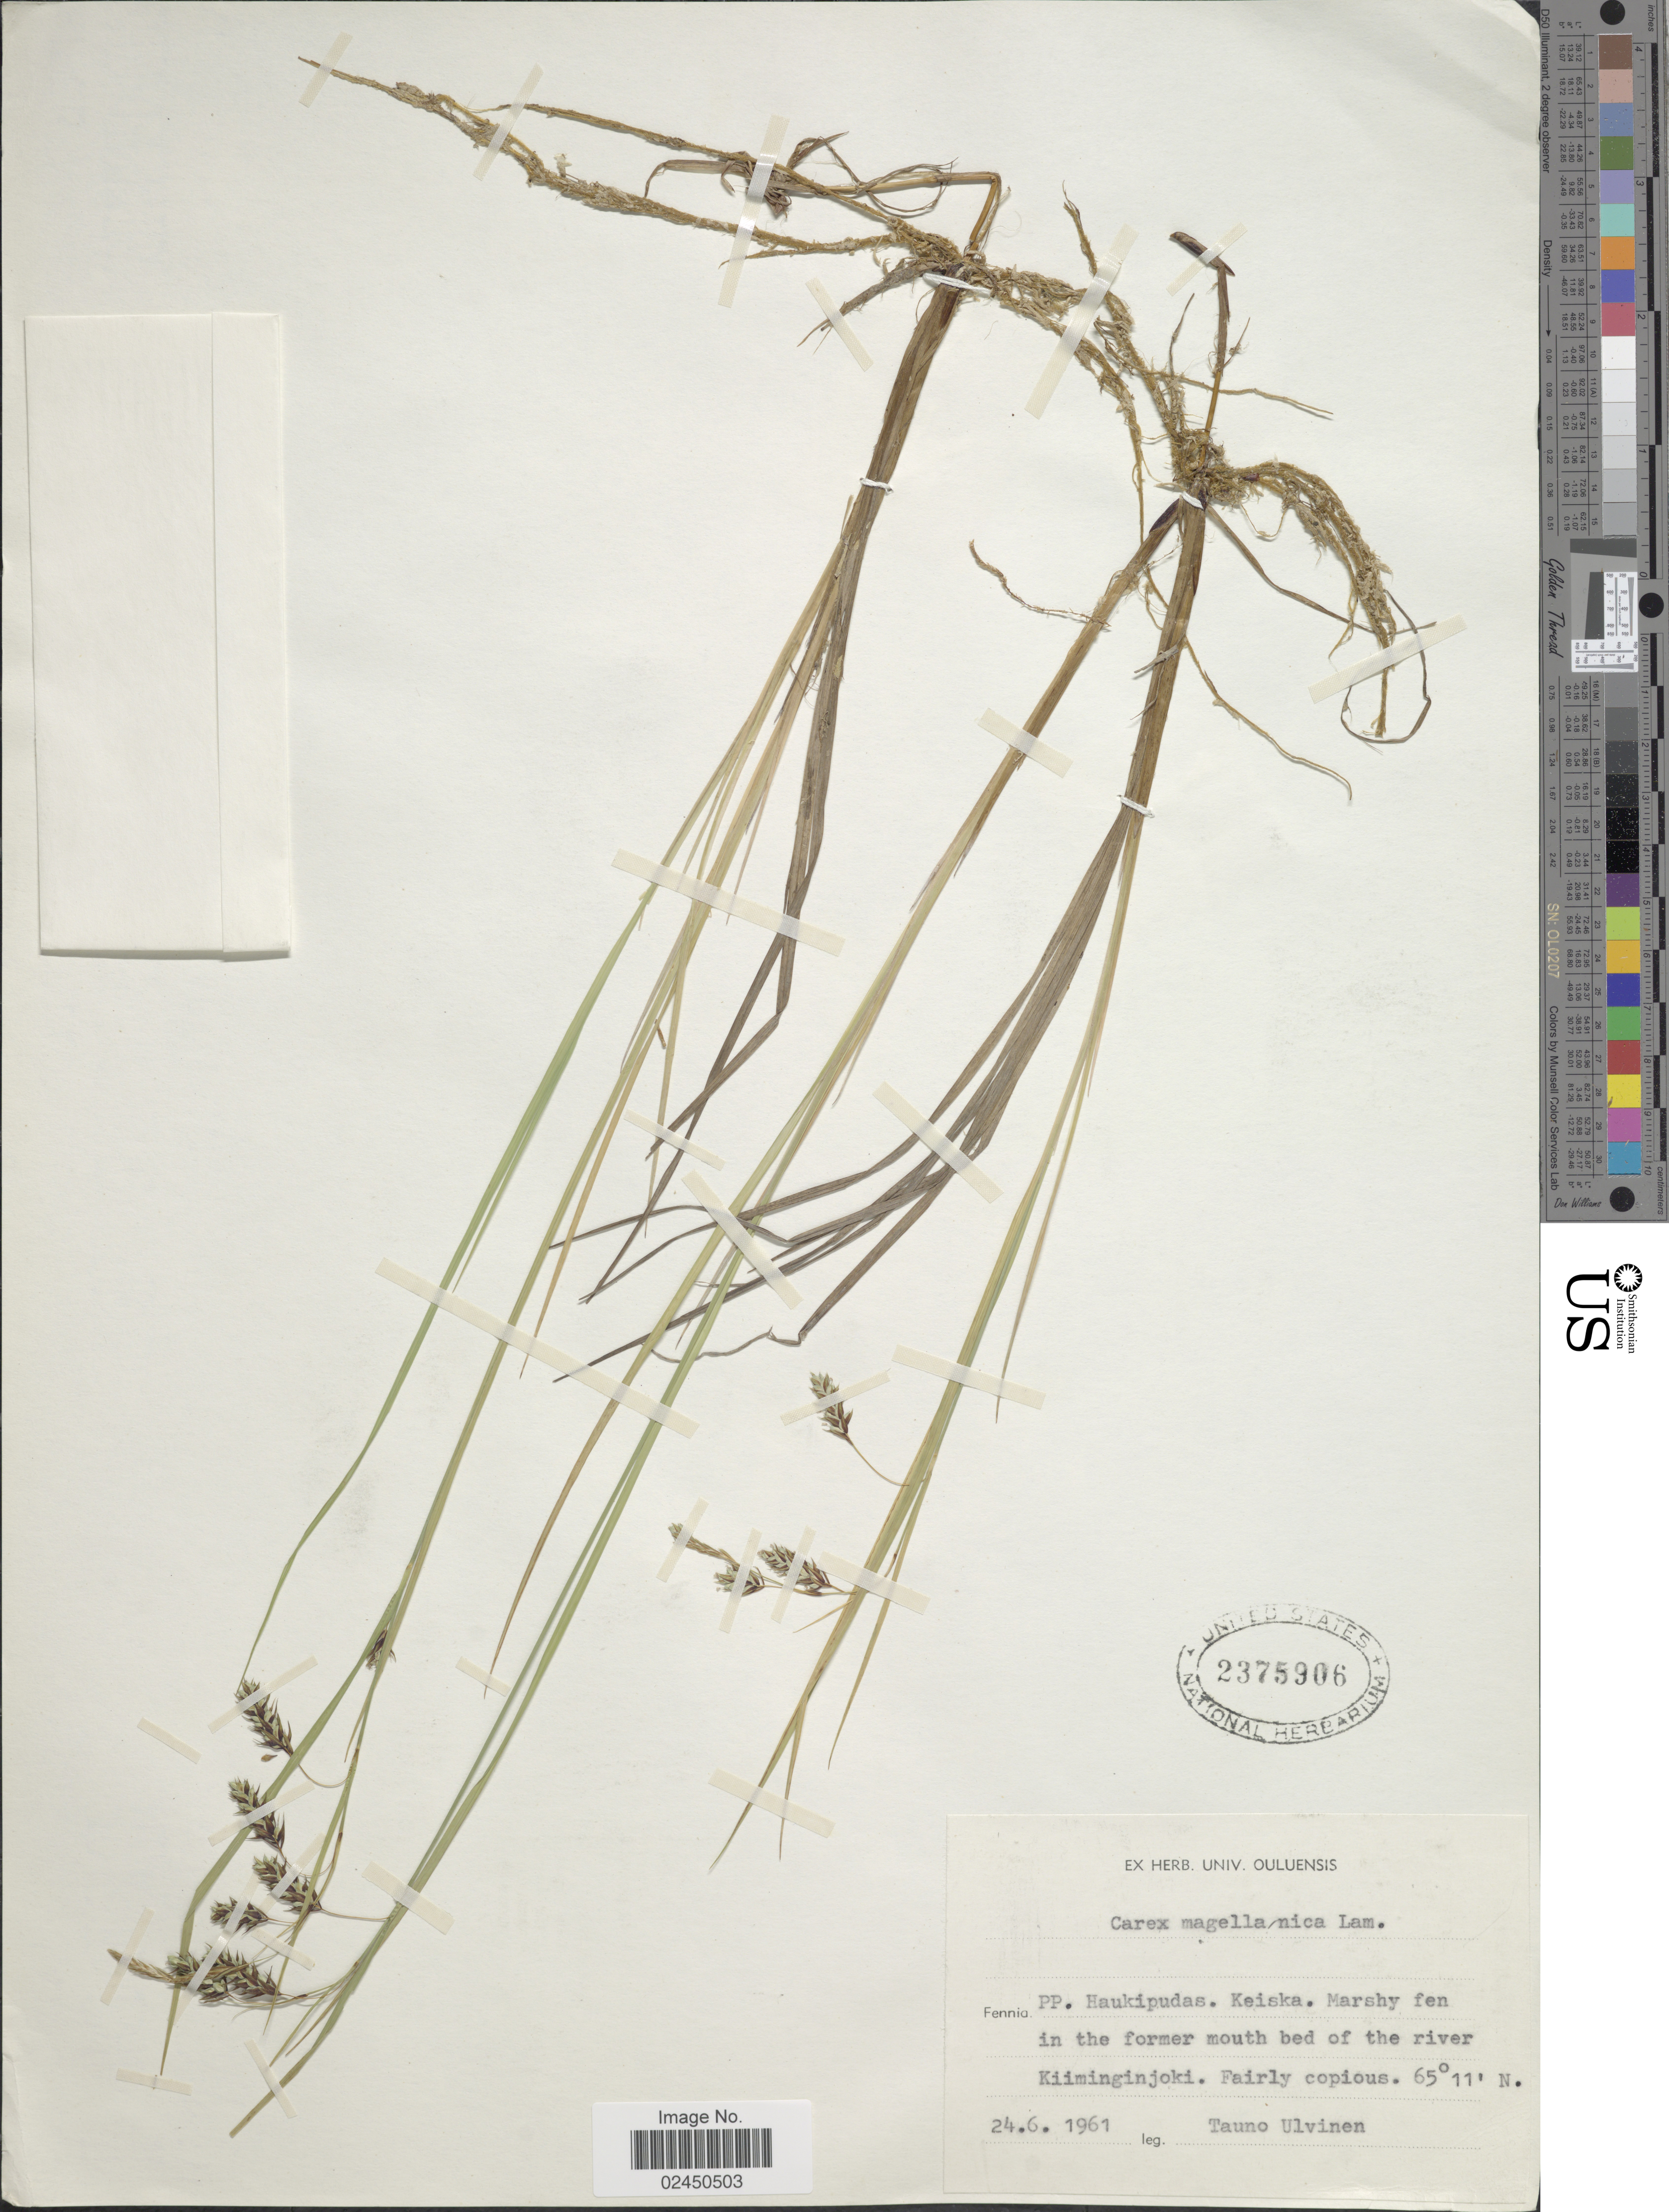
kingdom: Plantae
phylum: Tracheophyta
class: Liliopsida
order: Poales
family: Cyperaceae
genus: Carex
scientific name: Carex magellanica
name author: Lam.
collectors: T. Ulvinen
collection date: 1961-06-24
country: Finland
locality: Fennia. PP. Haukipudas. Keiska. Marshy fen in the former mouth bed of the river Kiiminginjoki.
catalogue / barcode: US 2375906